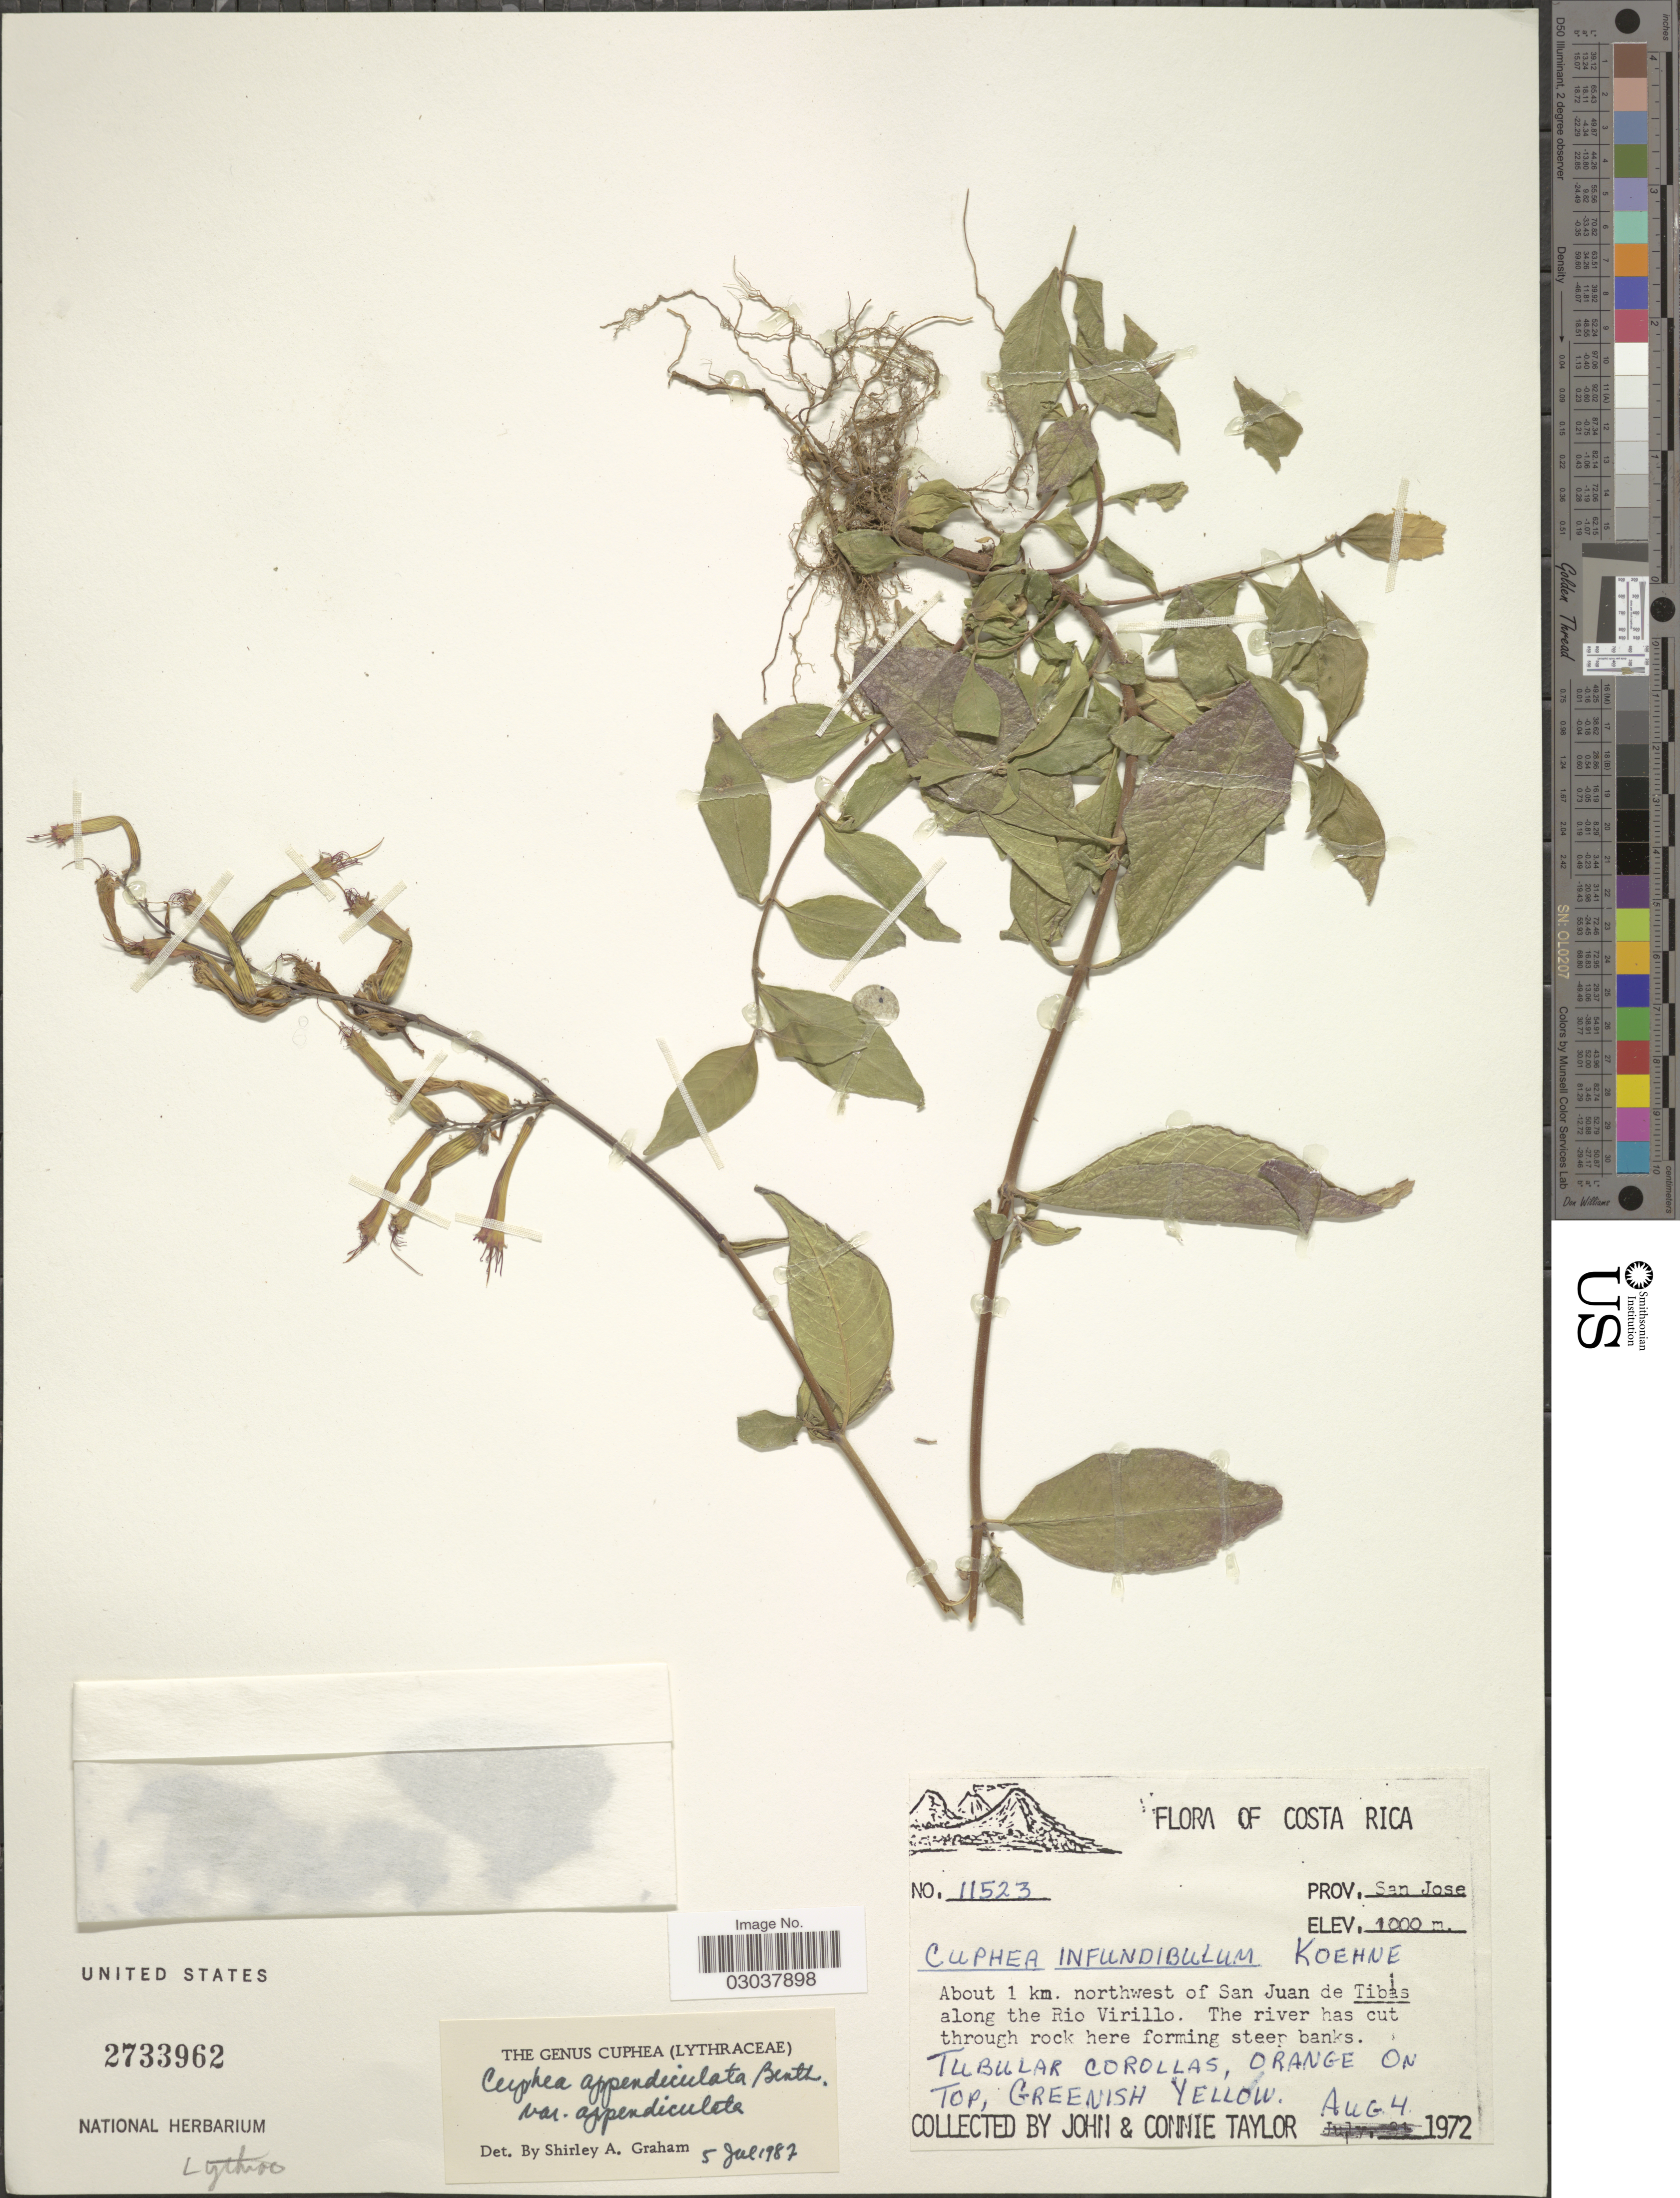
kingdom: Plantae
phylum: Tracheophyta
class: Magnoliopsida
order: Myrtales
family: Lythraceae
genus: Cuphea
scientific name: Cuphea appendiculata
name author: Benth.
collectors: J. Taylor & C. Taylor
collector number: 11523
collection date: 1972-08-04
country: Costa Rica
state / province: San José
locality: About 1 km. northwest of San Juan de Tibas along the Rio Virillo.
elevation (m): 1000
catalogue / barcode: US 2733962